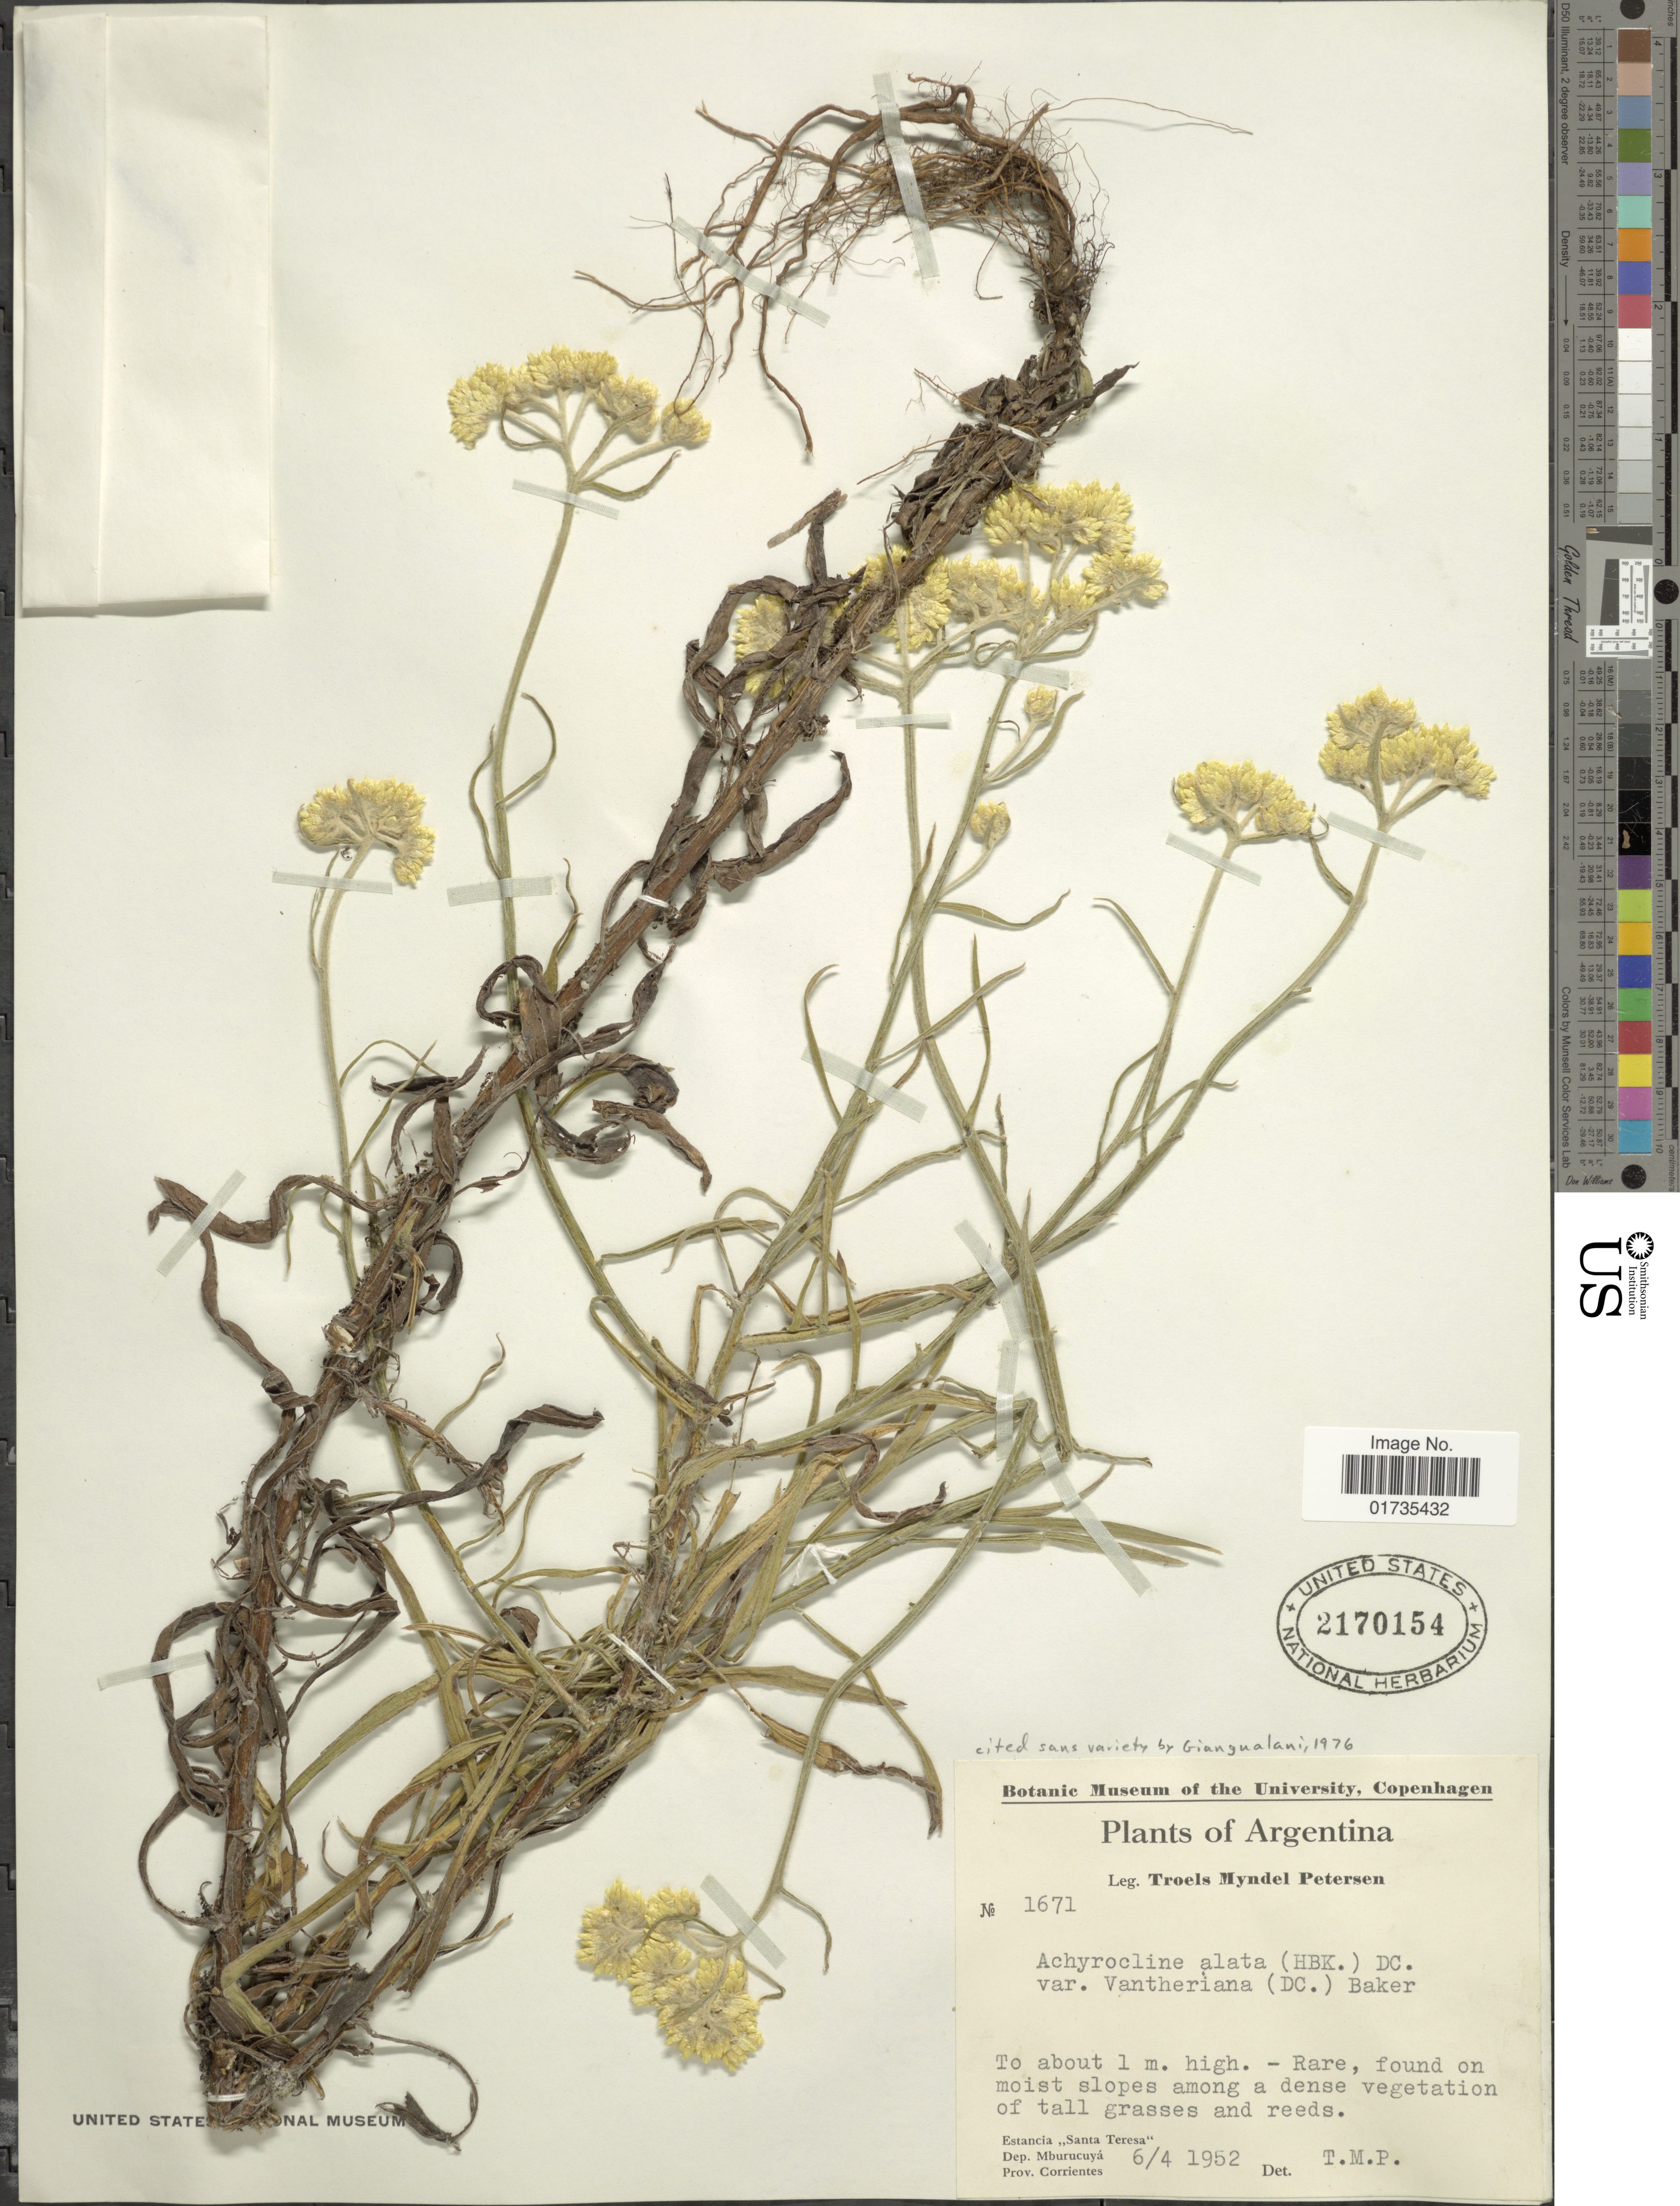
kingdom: Plantae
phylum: Tracheophyta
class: Magnoliopsida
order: Asterales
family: Asteraceae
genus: Achyrocline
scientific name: Achyrocline alata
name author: (Kunth) DC.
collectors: T. M. Petersen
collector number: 16714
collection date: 1952-04-06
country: Argentina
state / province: Corrientes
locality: Argentina. Estancia Santa Teresa Dep. Mburucuya. Prov. Corrientes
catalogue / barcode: US 2170154